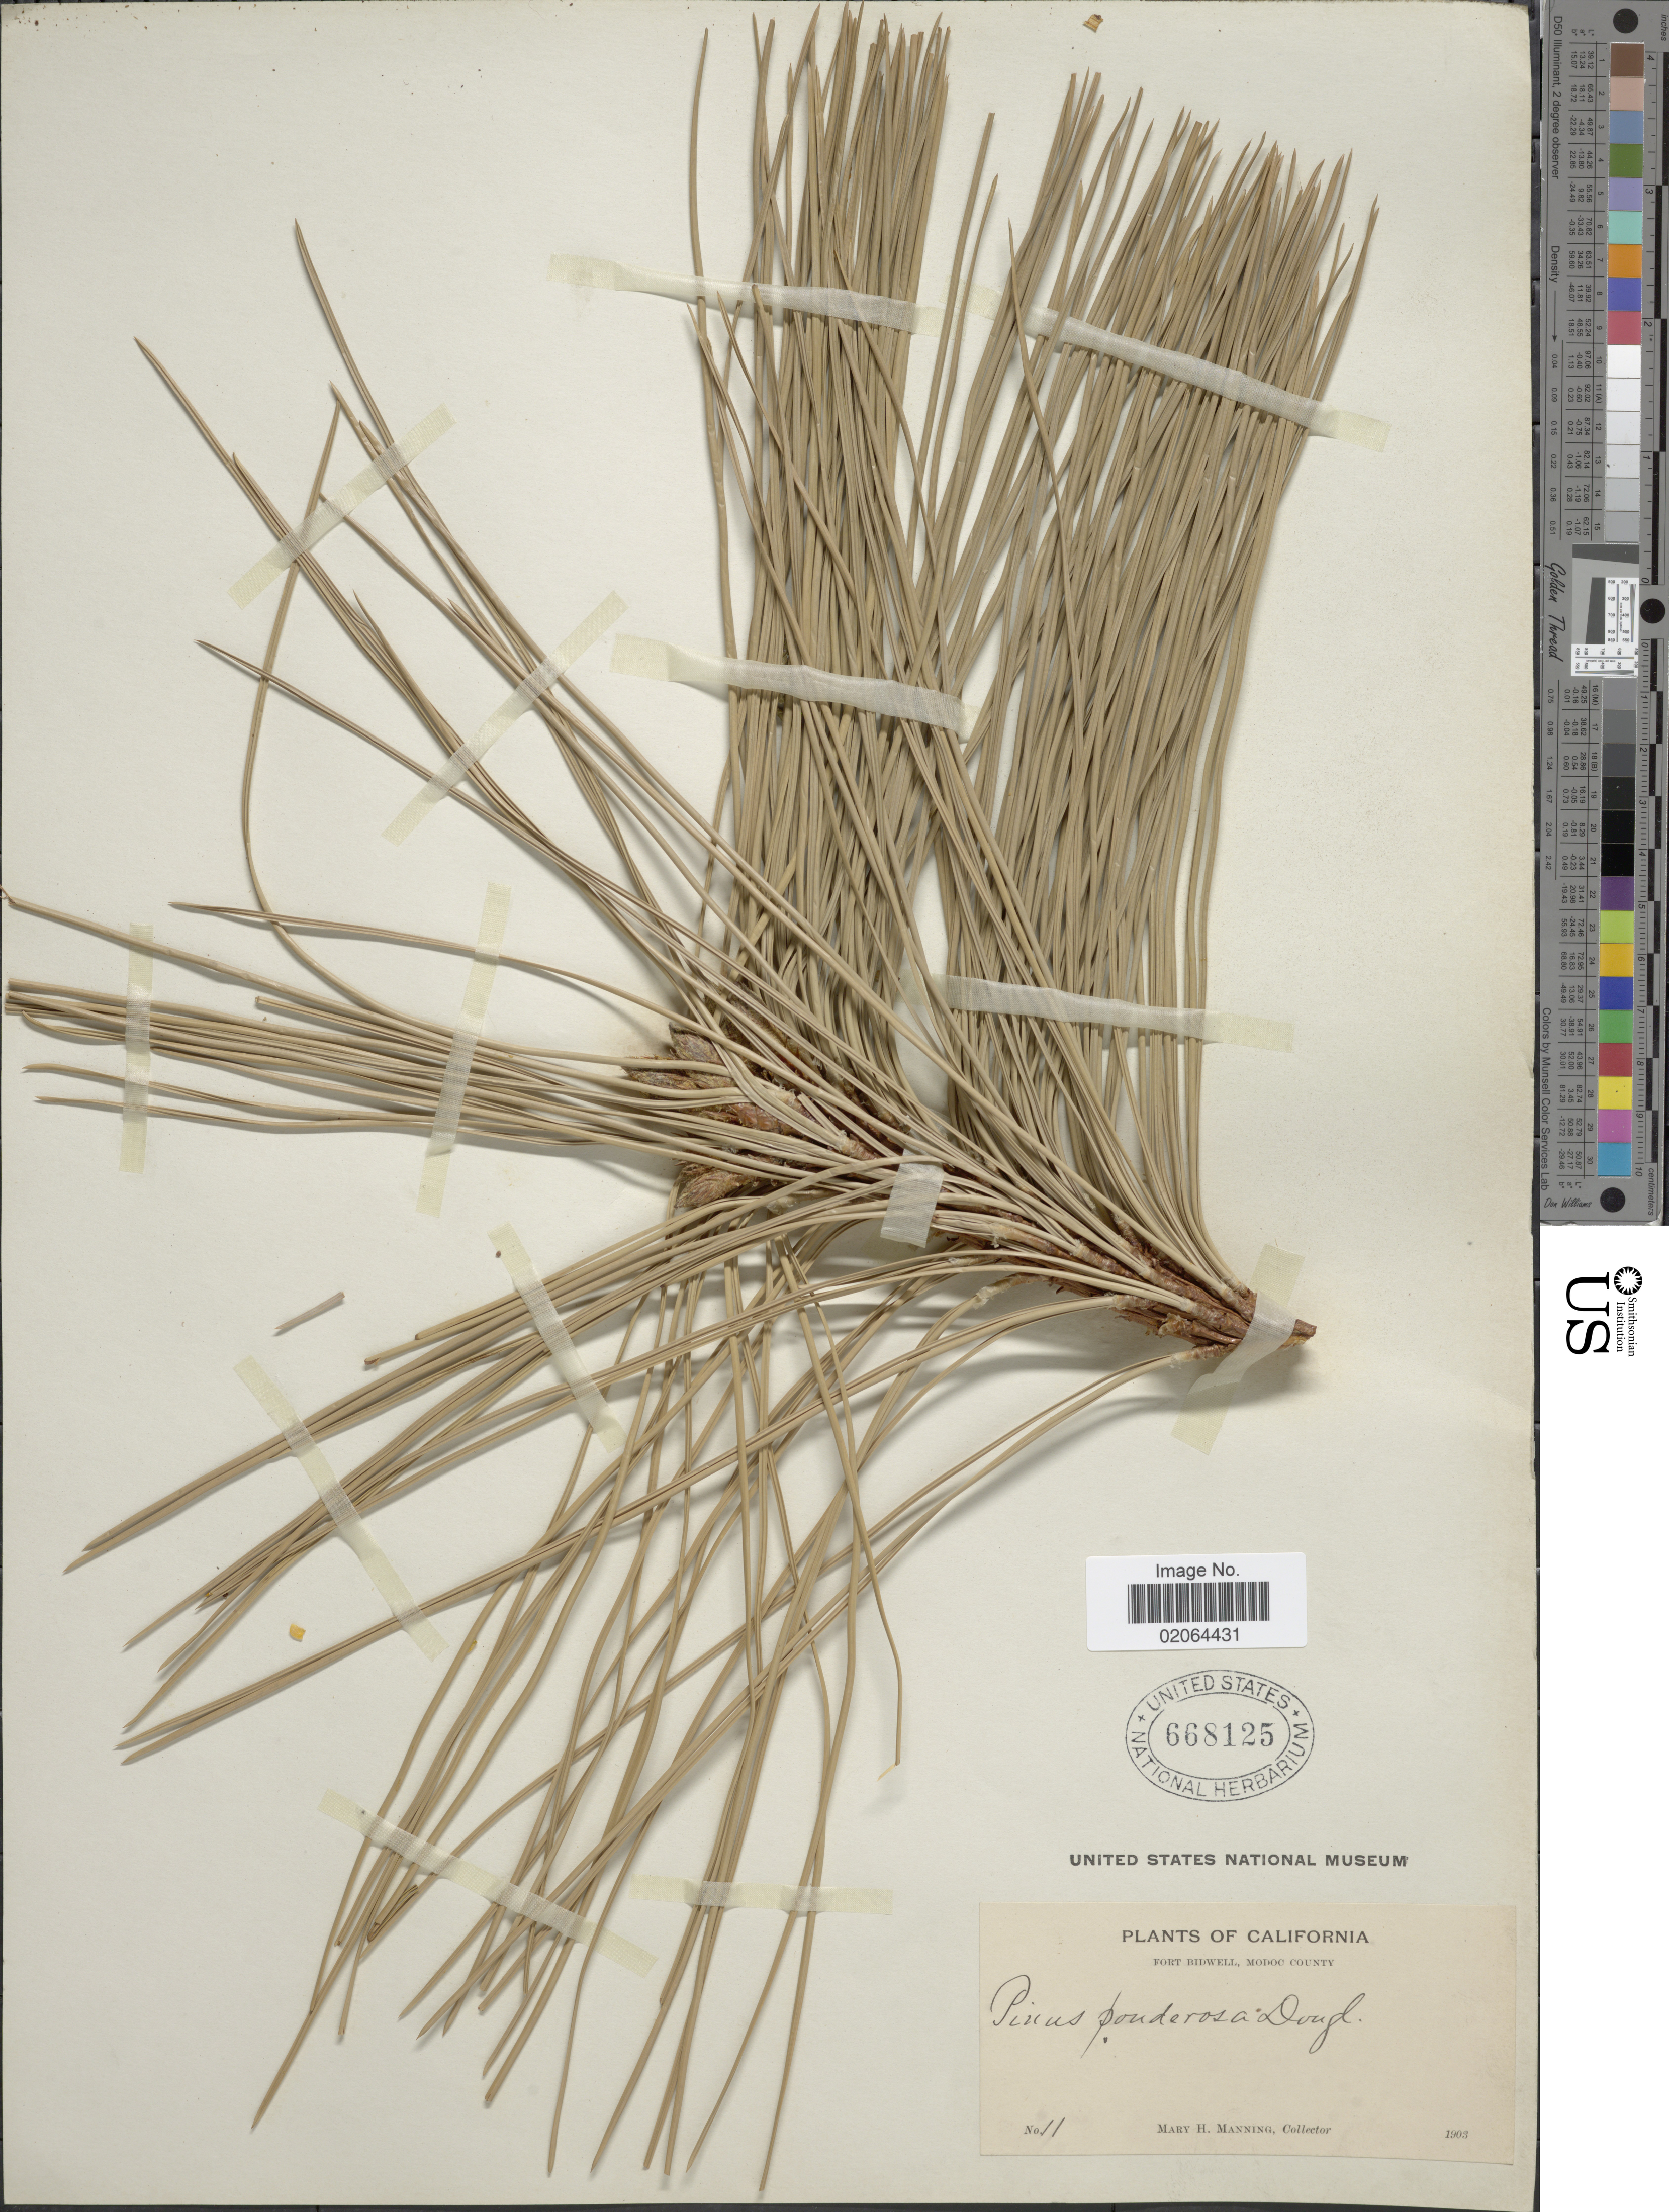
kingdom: Plantae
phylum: Tracheophyta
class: Pinopsida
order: Pinales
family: Pinaceae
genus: Pinus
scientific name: Pinus ponderosa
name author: Douglas ex C. Lawson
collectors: M. Manning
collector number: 11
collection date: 1903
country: United States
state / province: California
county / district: Modoc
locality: California. Fort Bidwell, Modoc County.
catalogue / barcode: US 668125